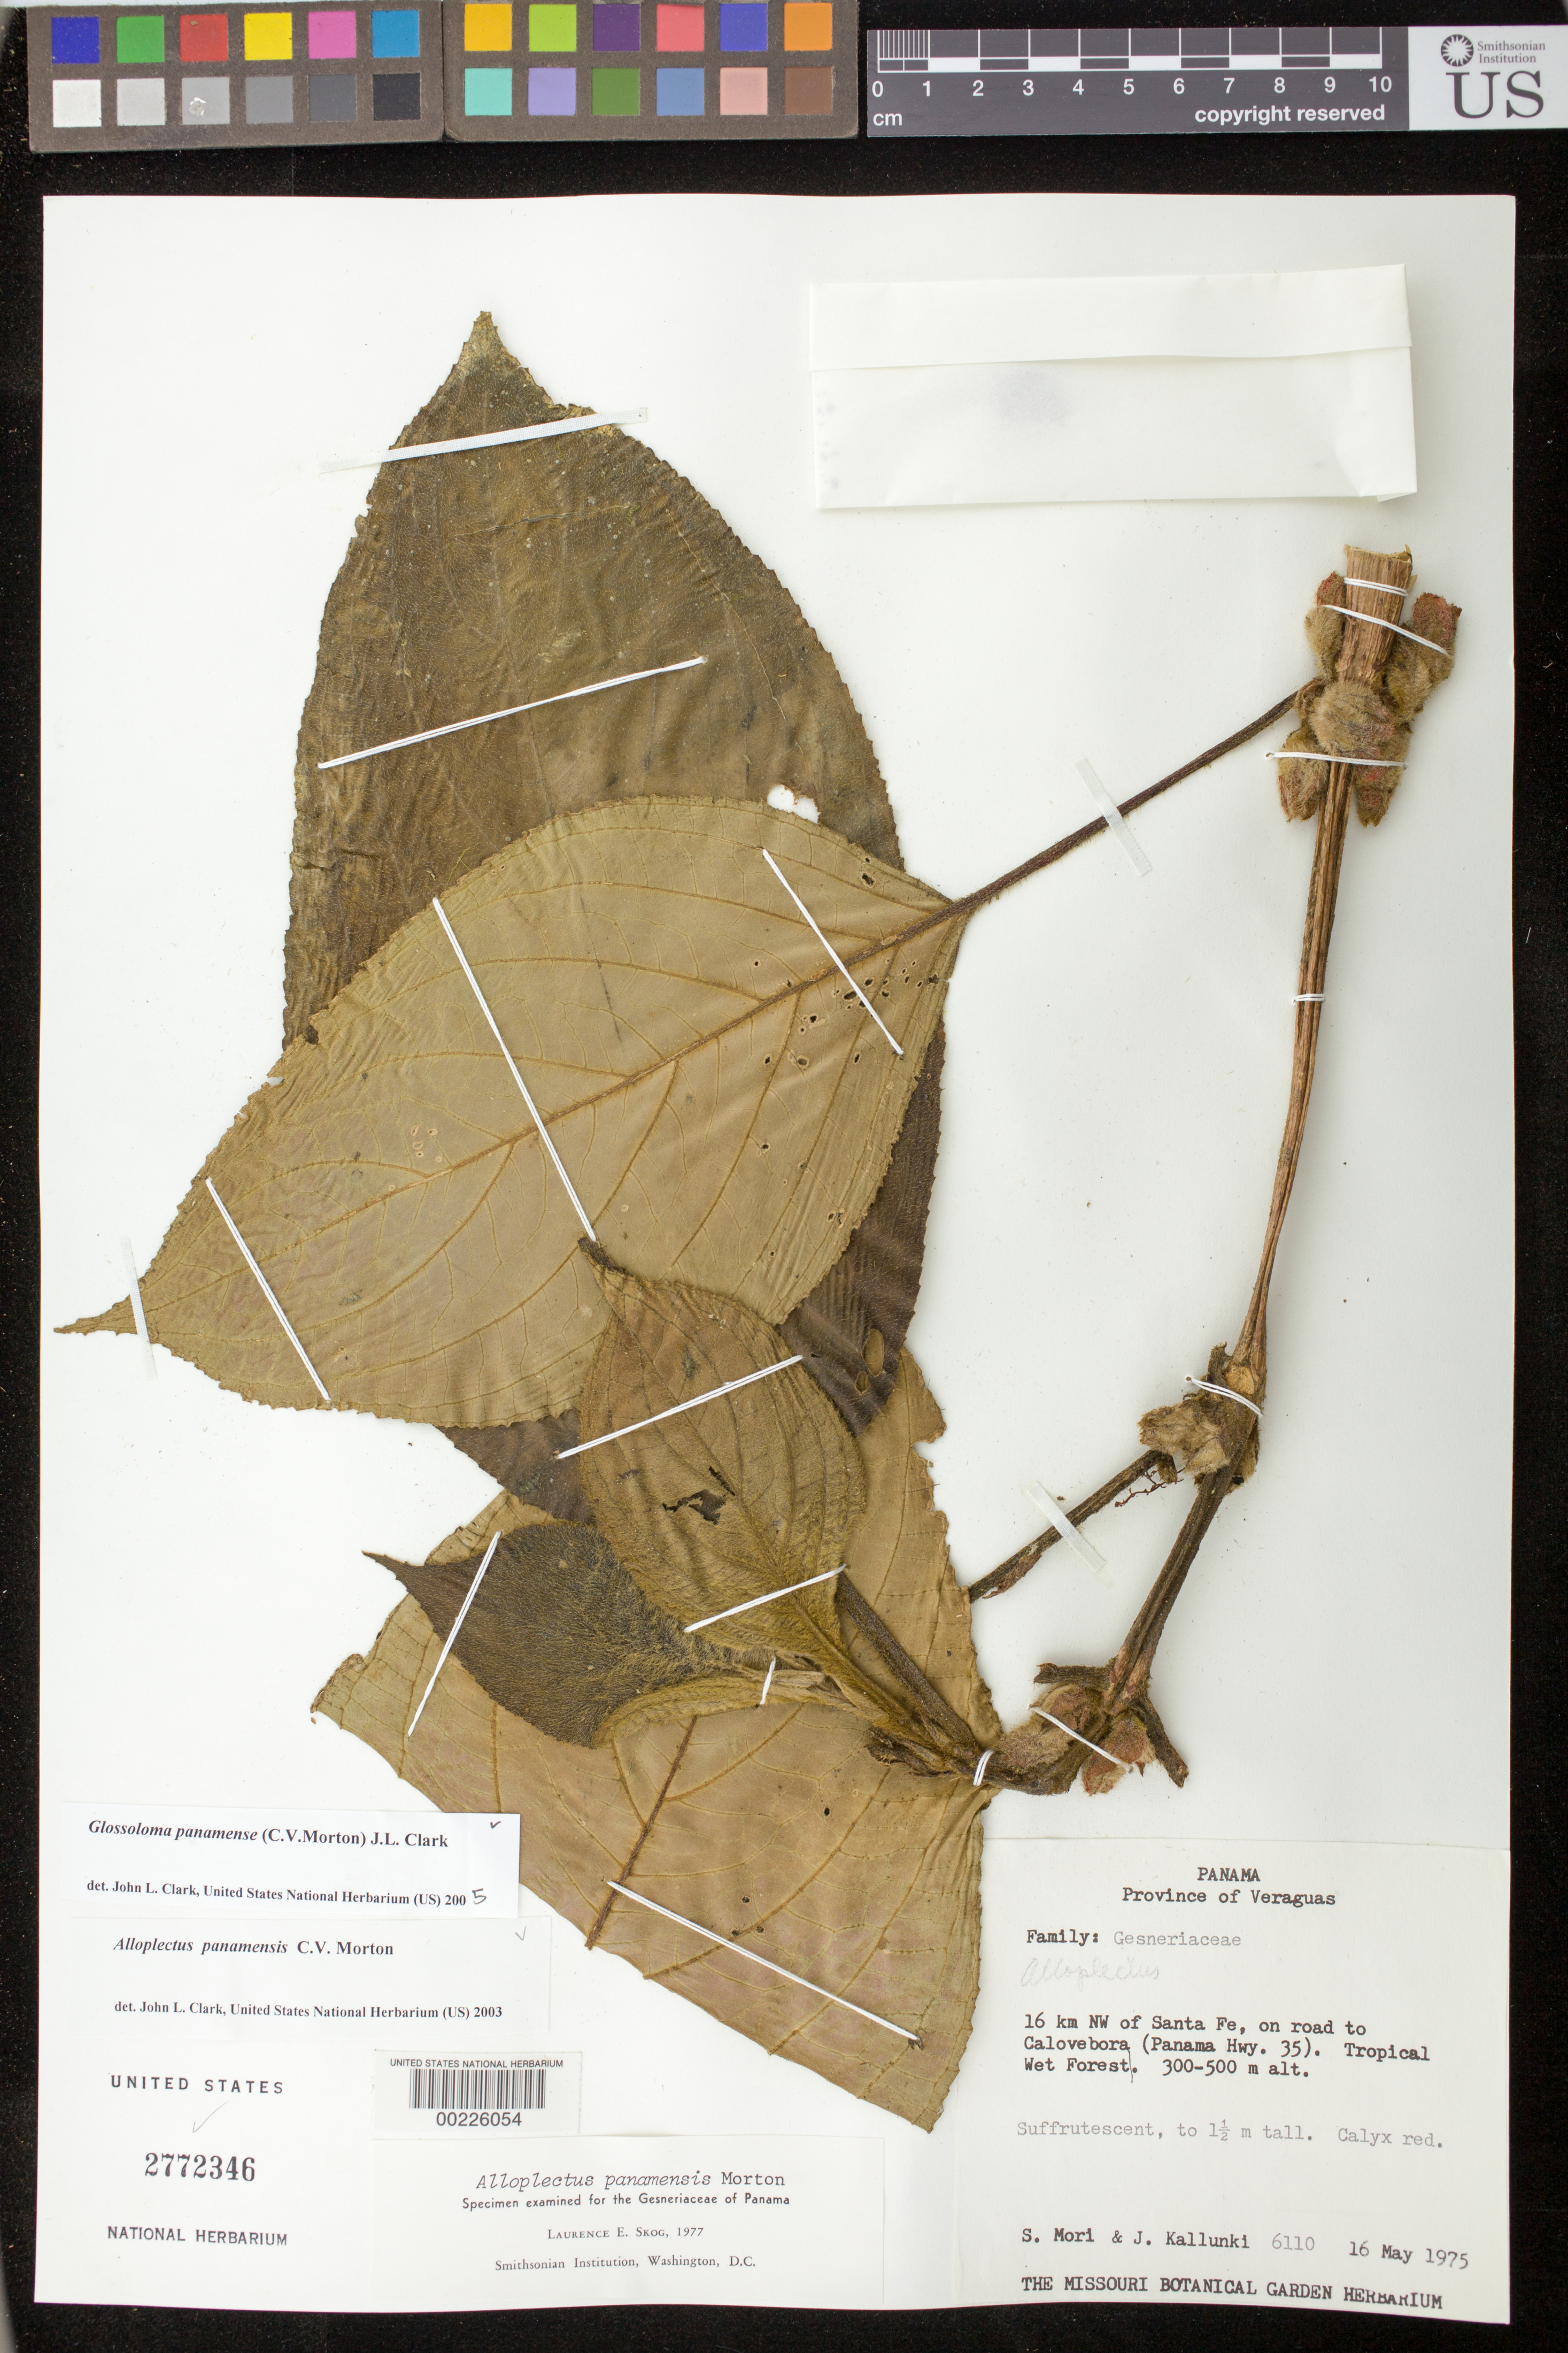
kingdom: Plantae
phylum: Tracheophyta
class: Magnoliopsida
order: Lamiales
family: Gesneriaceae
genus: Glossoloma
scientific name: Glossoloma panamense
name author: (C.V. Morton) J.L. Clark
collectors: S. Mori & J. Kallunki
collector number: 6110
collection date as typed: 16 May 1975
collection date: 1975-05-16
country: Panama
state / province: Veraguas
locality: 16 km NW of Santa Fe, on road to Calovebora (Panama hwy 35)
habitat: Tropical wet forest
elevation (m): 300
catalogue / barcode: US 2772346